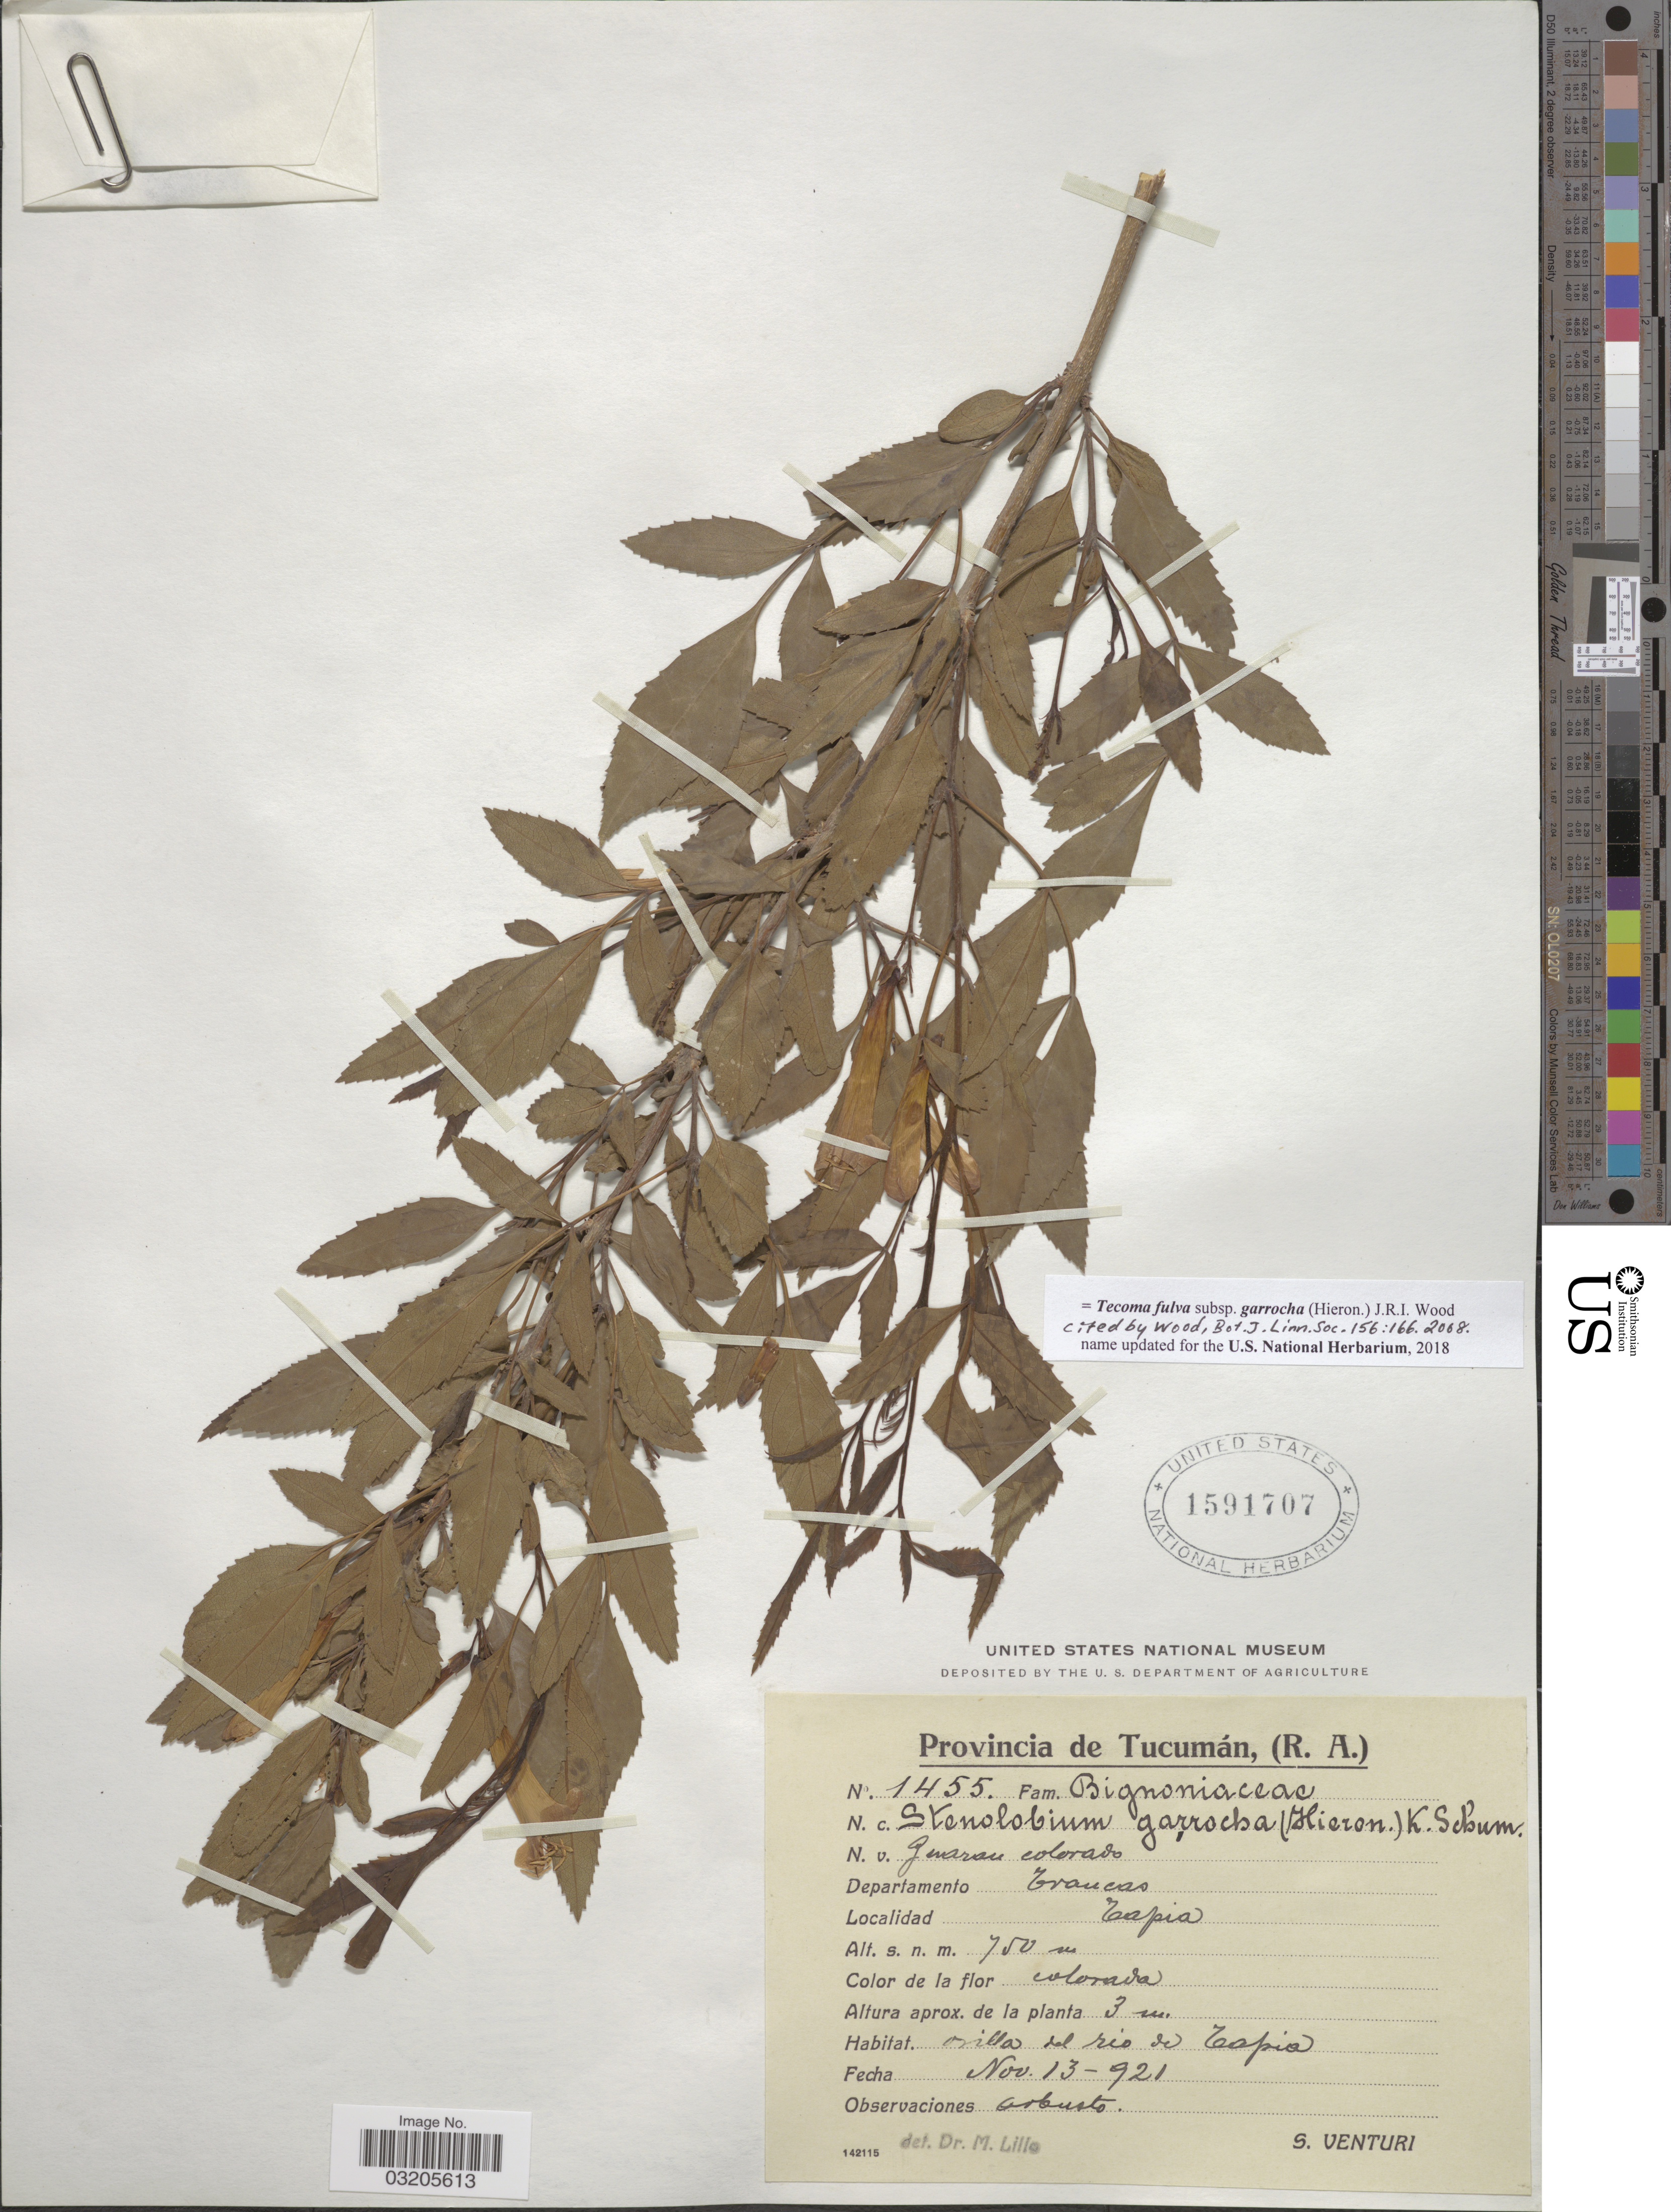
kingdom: Plantae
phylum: Tracheophyta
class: Magnoliopsida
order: Lamiales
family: Bignoniaceae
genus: Tecoma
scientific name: Tecoma stans subsp. garrocha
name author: J.R.I. Wood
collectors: S. Venturi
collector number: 1455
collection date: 1921-11-13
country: Argentina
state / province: Tucuman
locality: Departamento Trancas. Lapia. Orilla del rio de Tapia.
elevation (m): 750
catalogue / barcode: US 1591707